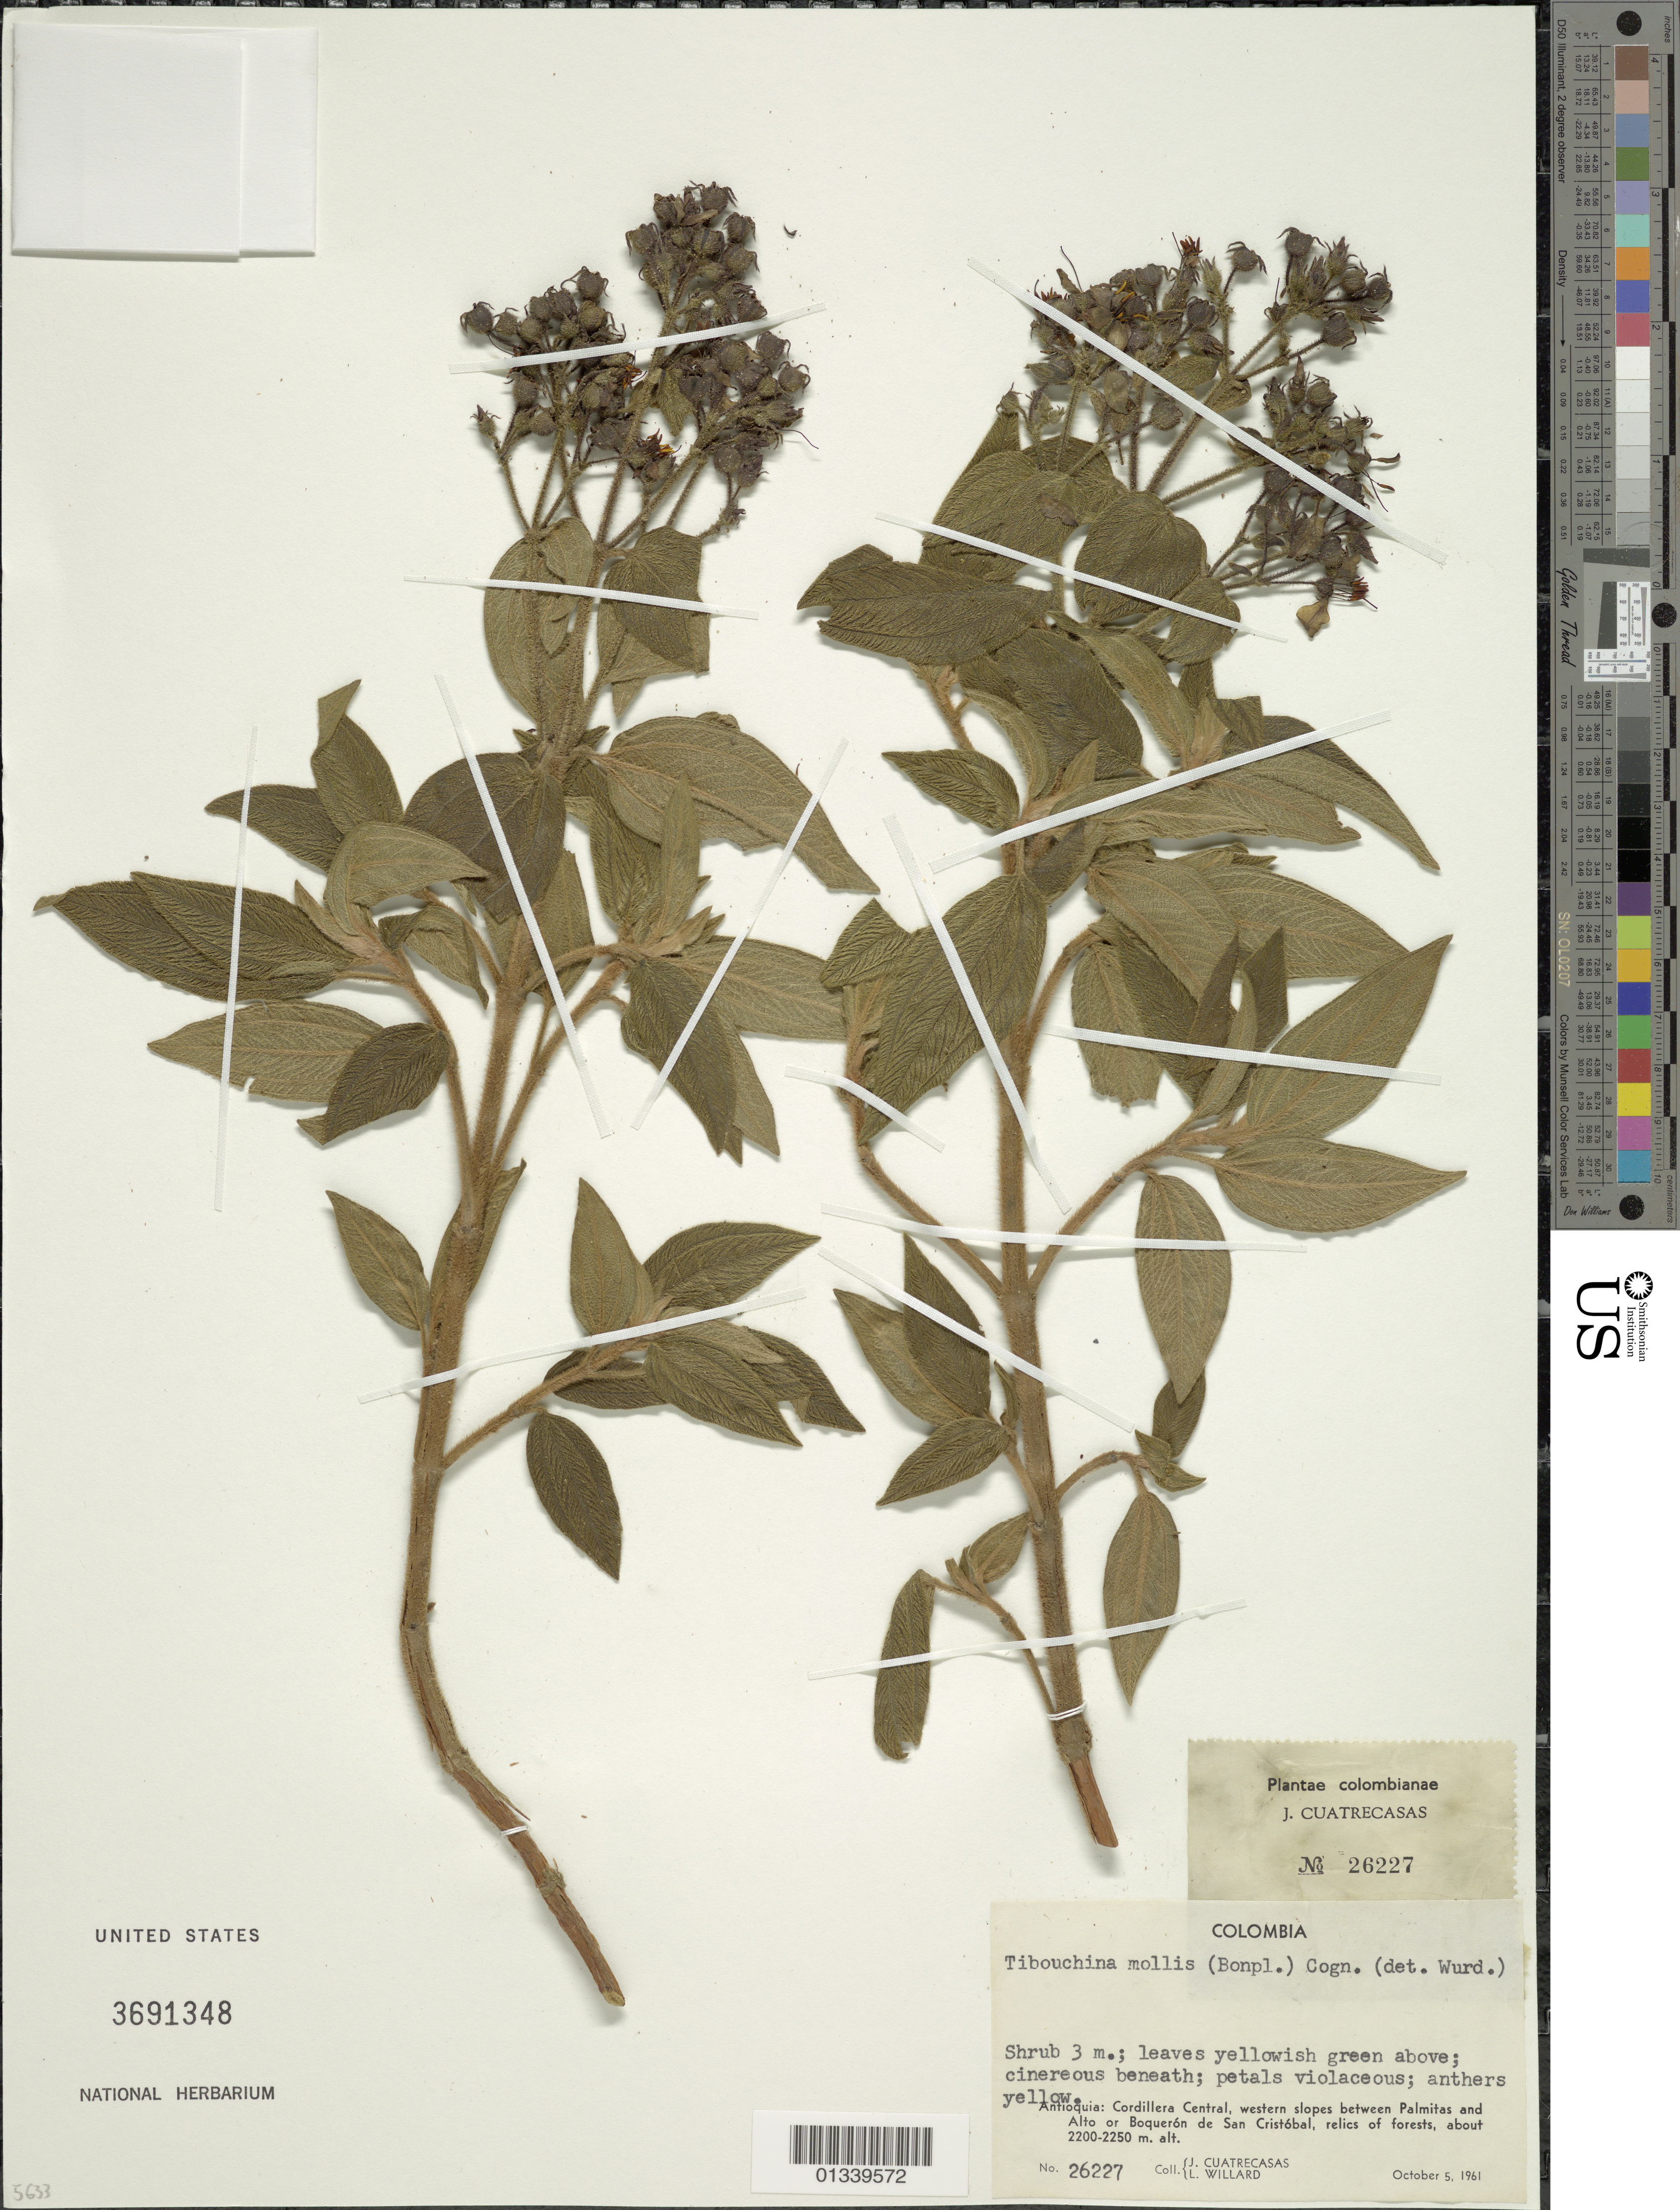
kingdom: Plantae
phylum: Tracheophyta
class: Magnoliopsida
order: Myrtales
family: Melastomataceae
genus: Chaetogastra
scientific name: Chaetogastra mollis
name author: (Bonpl.) DC.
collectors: J. Cuatrecasas & L. Willard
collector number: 26227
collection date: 1961-10-05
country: Colombia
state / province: Antioquia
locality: Cordillera Central, western slopes between Palmitas and Alto or Boqueron de San Cristobal.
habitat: Relics of forests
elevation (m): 2200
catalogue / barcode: US 3691348